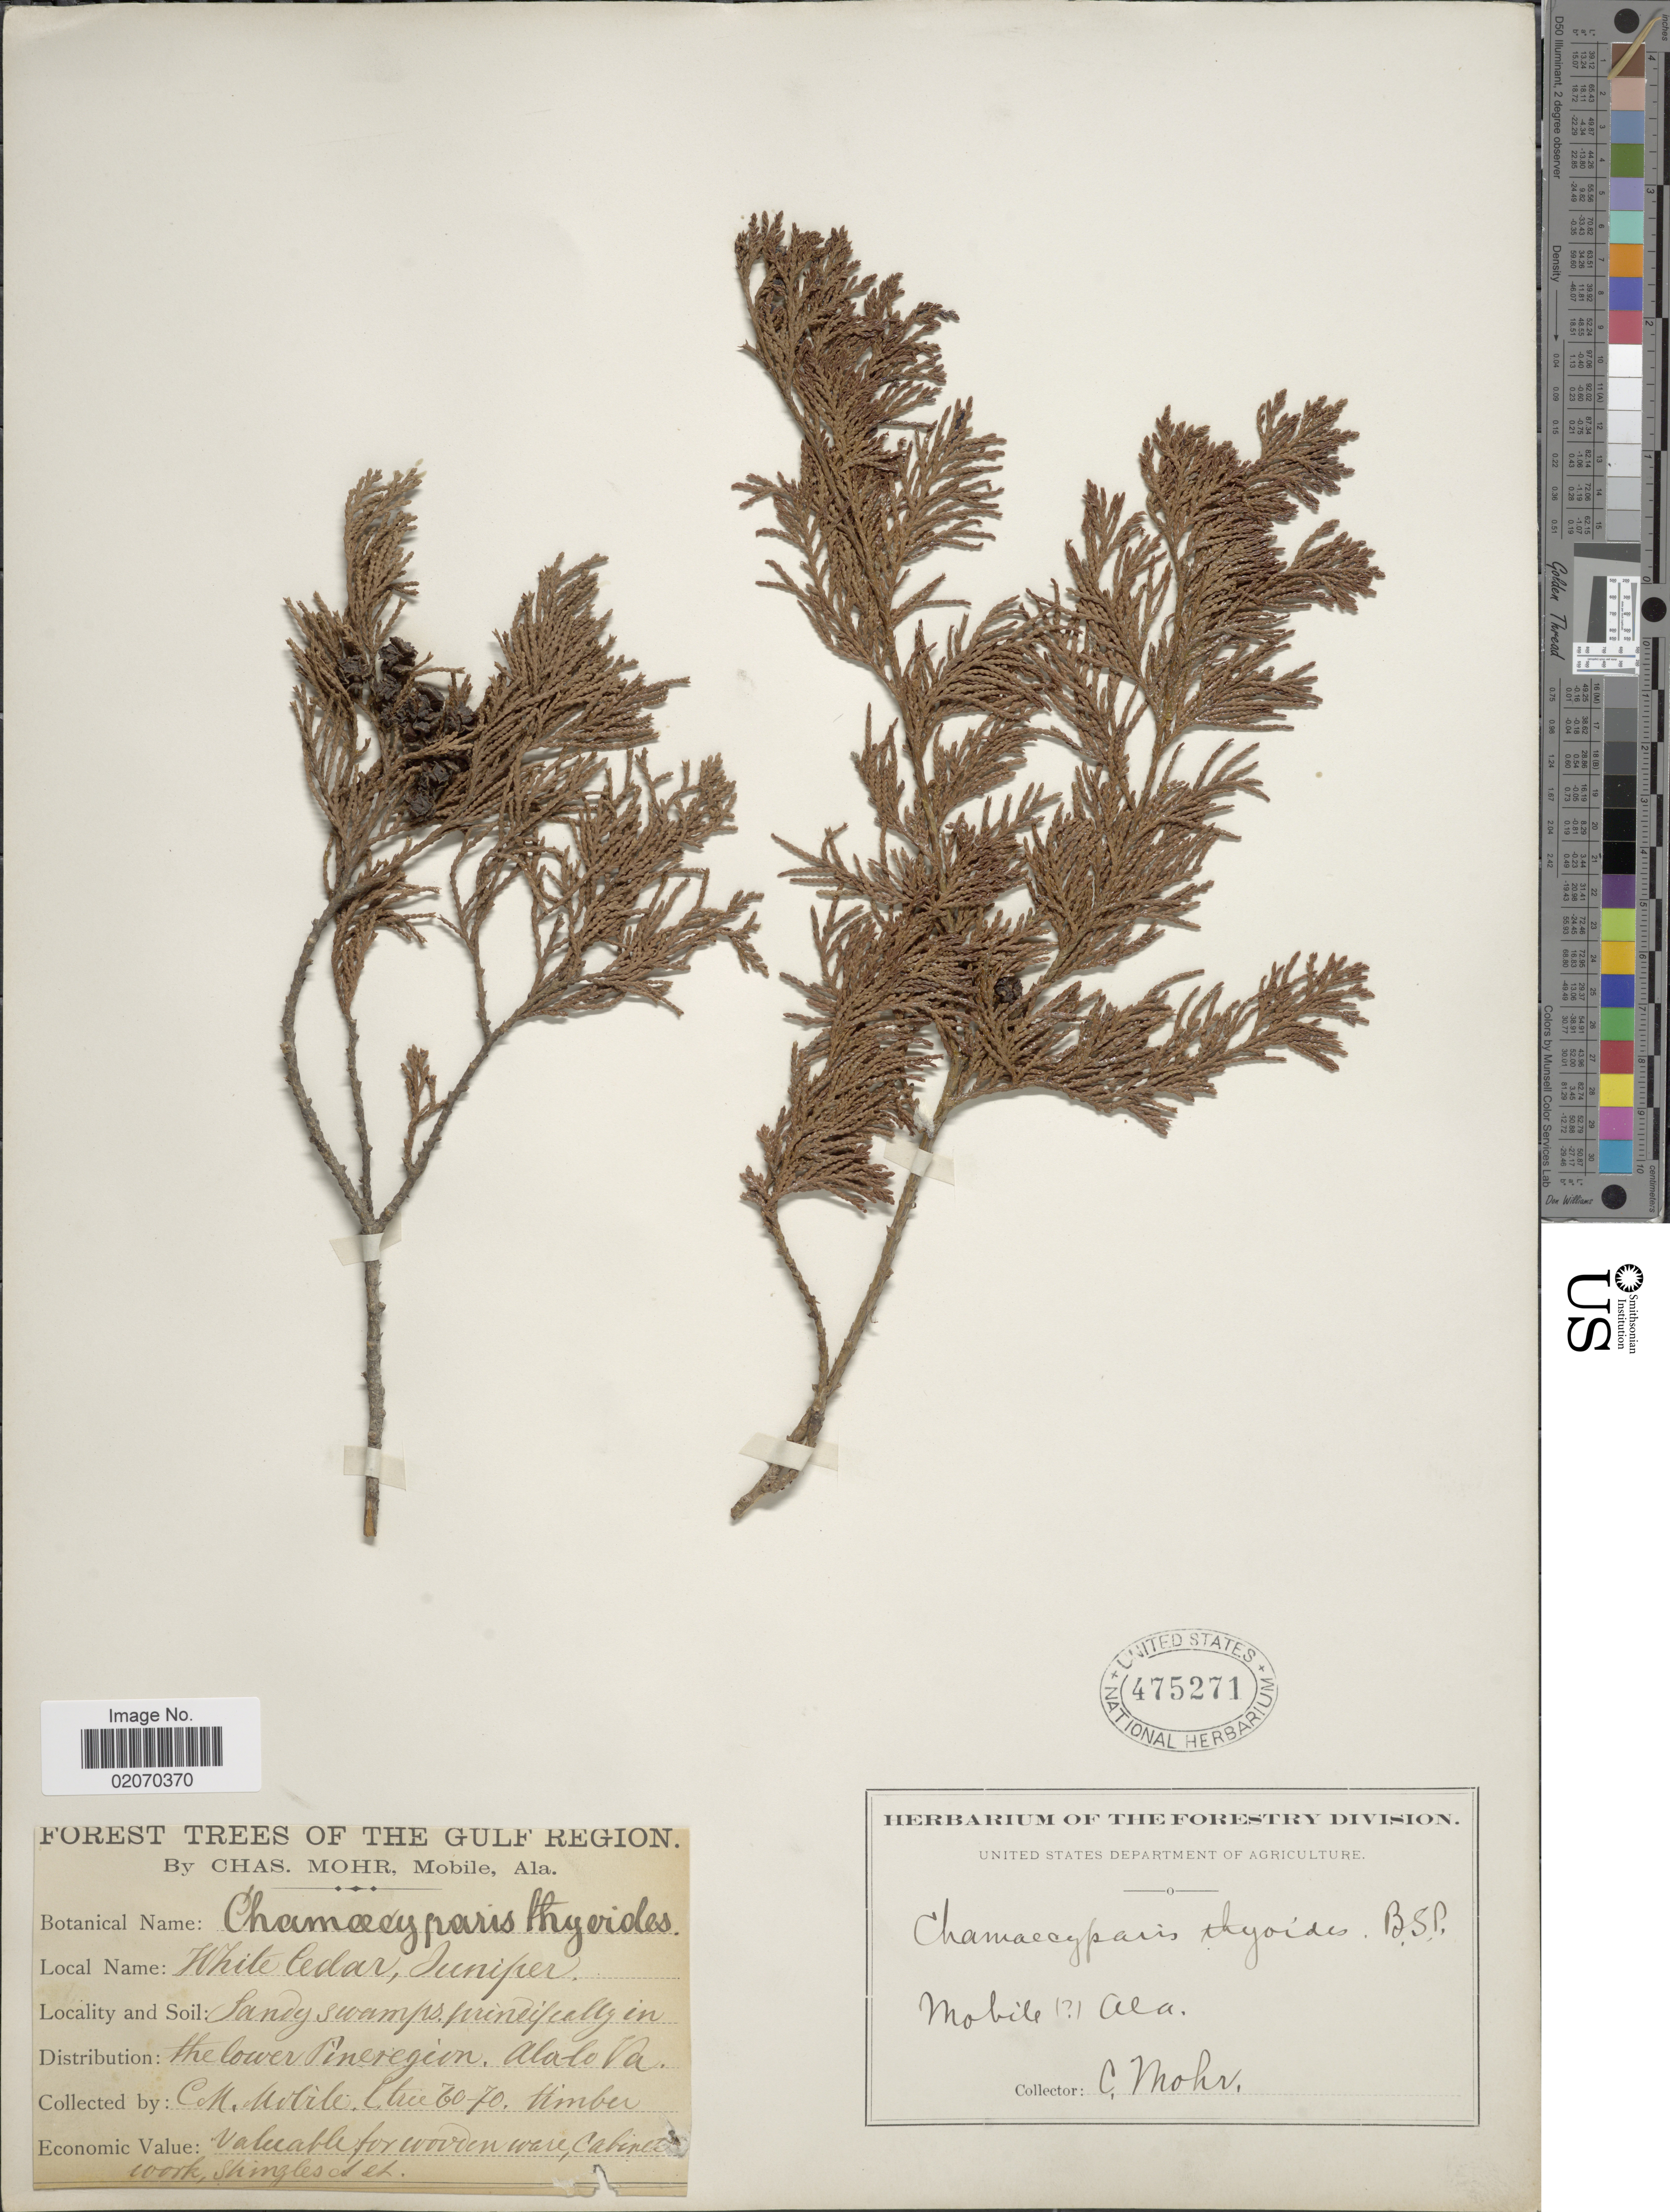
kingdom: Plantae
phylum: Tracheophyta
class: Pinopsida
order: Pinales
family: Cupressaceae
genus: Chamaecyparis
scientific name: Chamaecyparis thyoides var. henryae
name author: (H.L. Li) Little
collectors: C. T. Mohr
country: United States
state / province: Alabama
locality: Gulf Region. Mobile ( [unsure placement]) The lower Pine Region Ala to Va.; Gulf Region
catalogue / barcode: US 475271